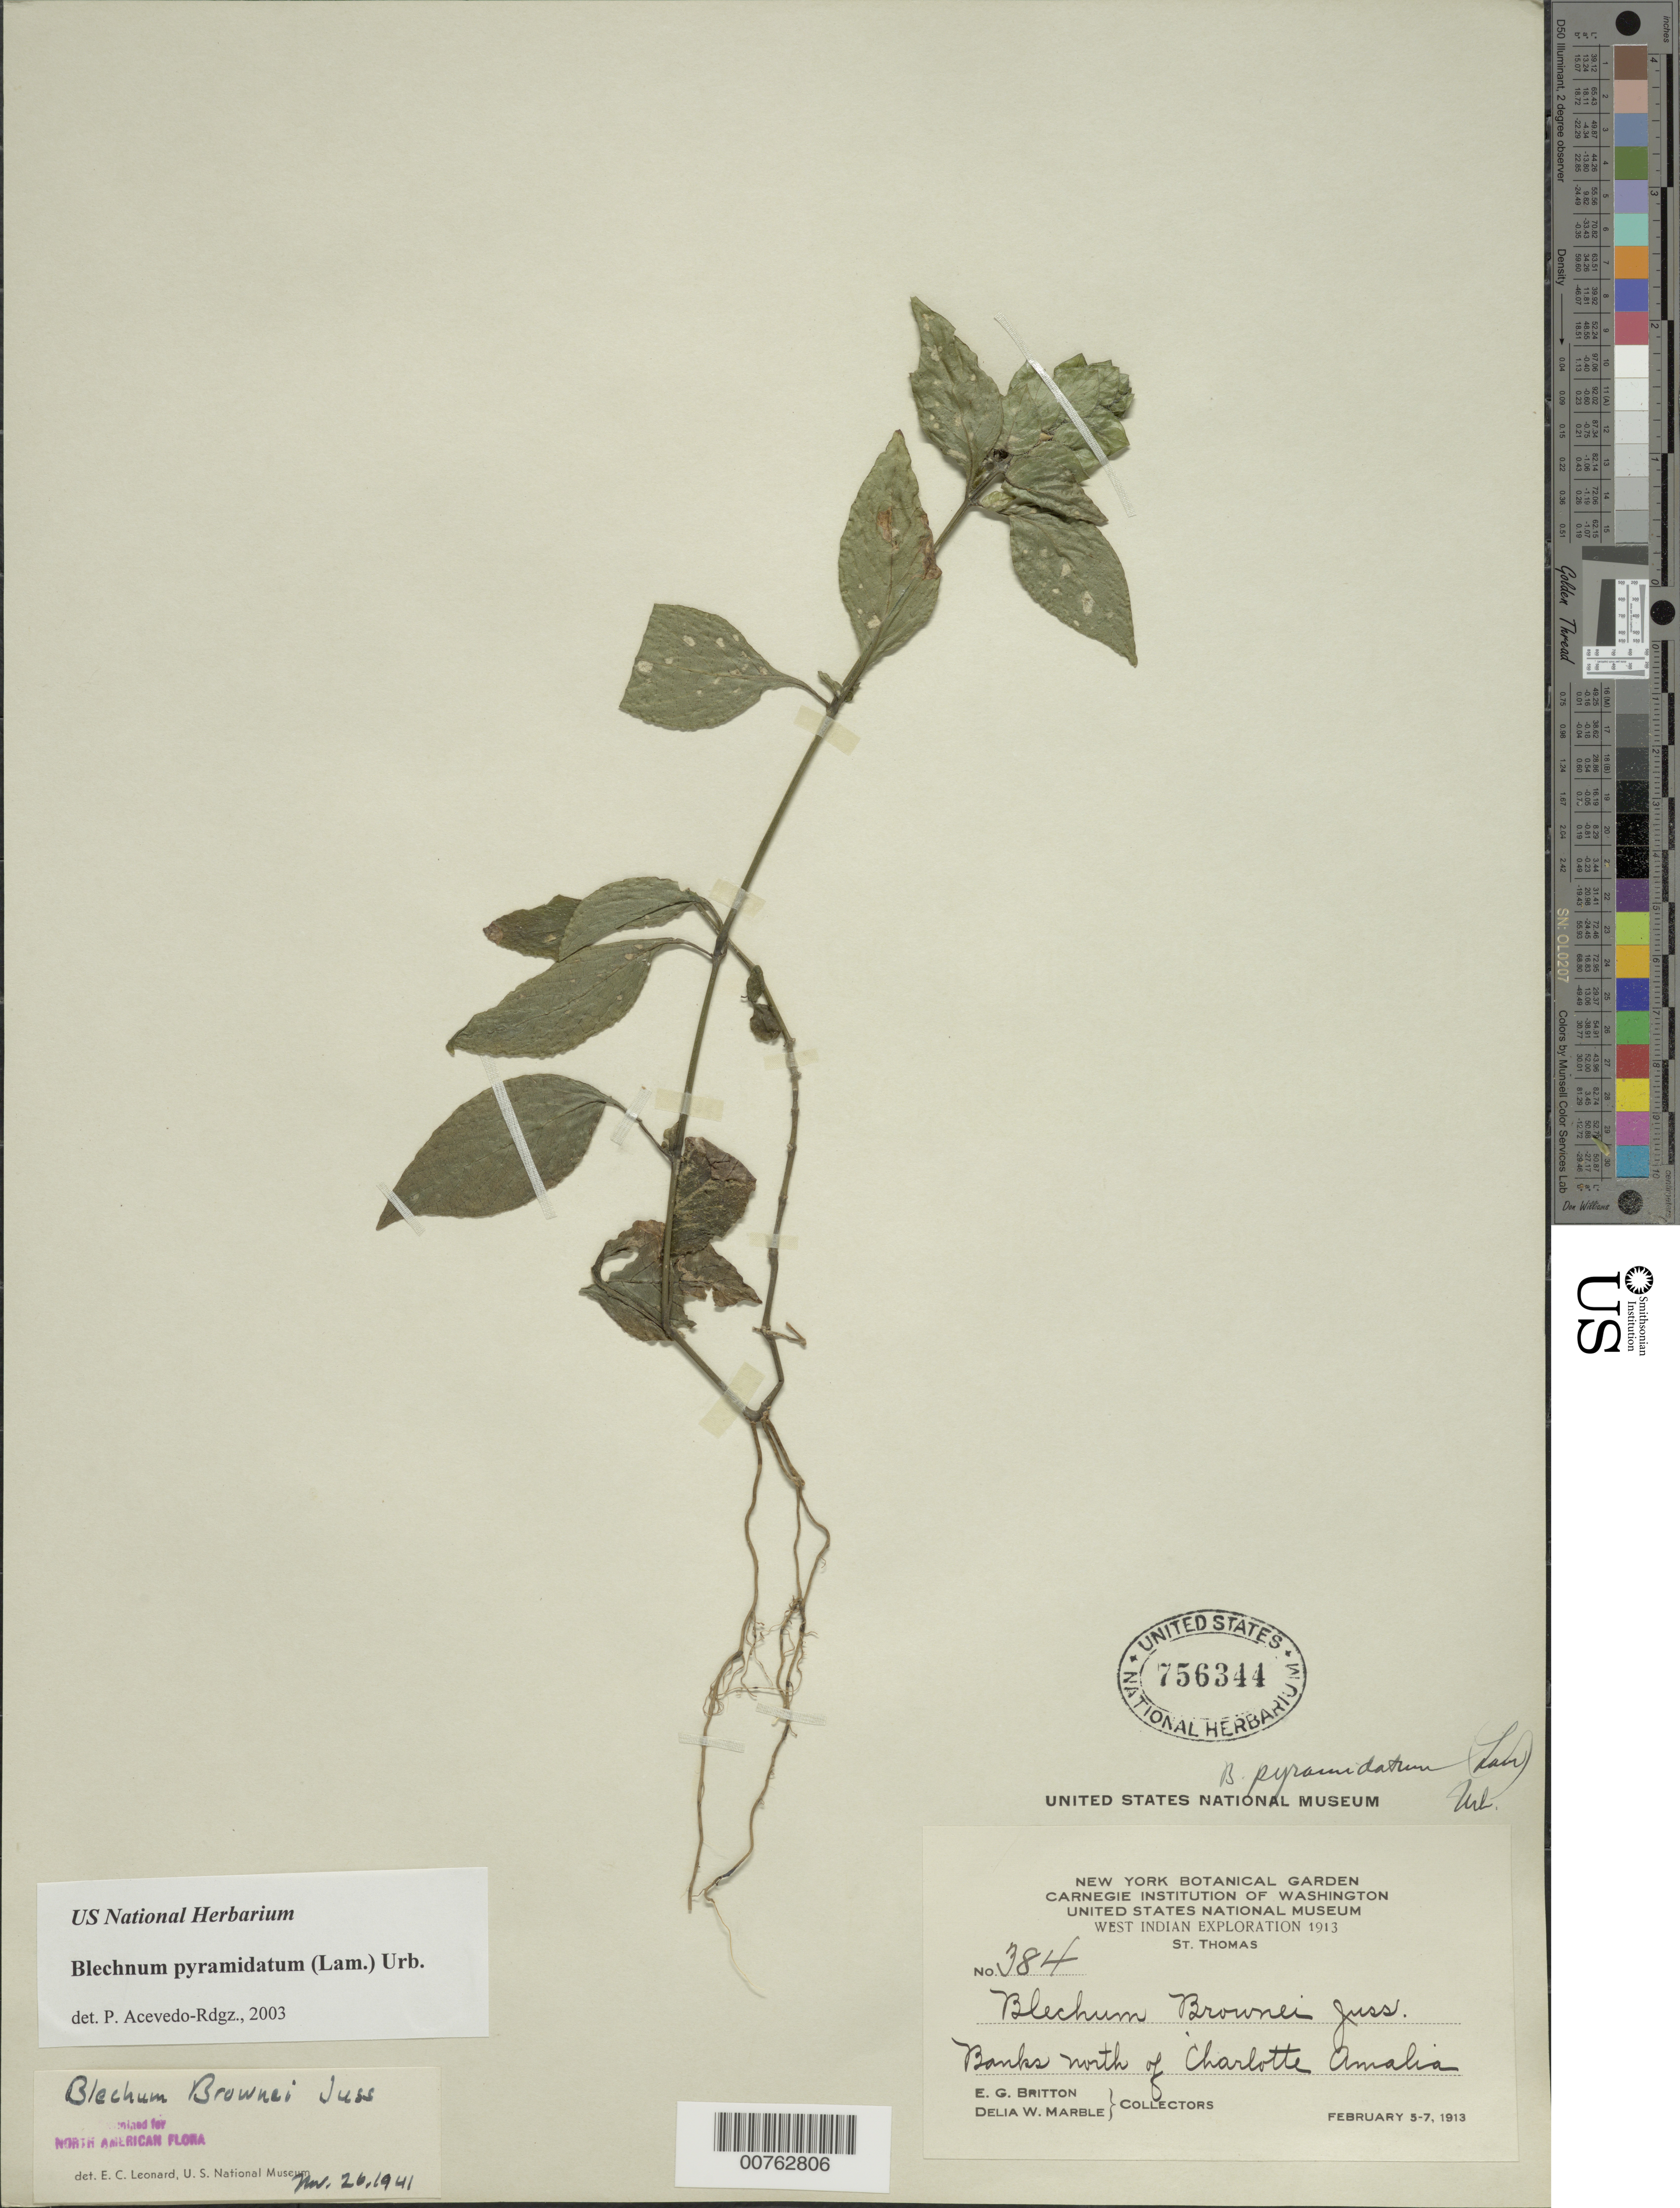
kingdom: Plantae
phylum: Tracheophyta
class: Magnoliopsida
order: Lamiales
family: Acanthaceae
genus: Blechum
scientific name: Blechum pyramidatum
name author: (Lam.) Urb.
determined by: Acevedo-Rodríguez, P., (BOT), Smithsonian Institution - National Museum of Natural History (UNITED STATES)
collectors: E. G. Britton & D. W. Marble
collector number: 384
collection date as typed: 05 Feb 1913 to 07 Feb 1913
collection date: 1913-02-05/1913-02-07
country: U.S. Virgin Islands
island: St. Thomas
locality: N of Charlotte Amalie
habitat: Banks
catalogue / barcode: US 756344